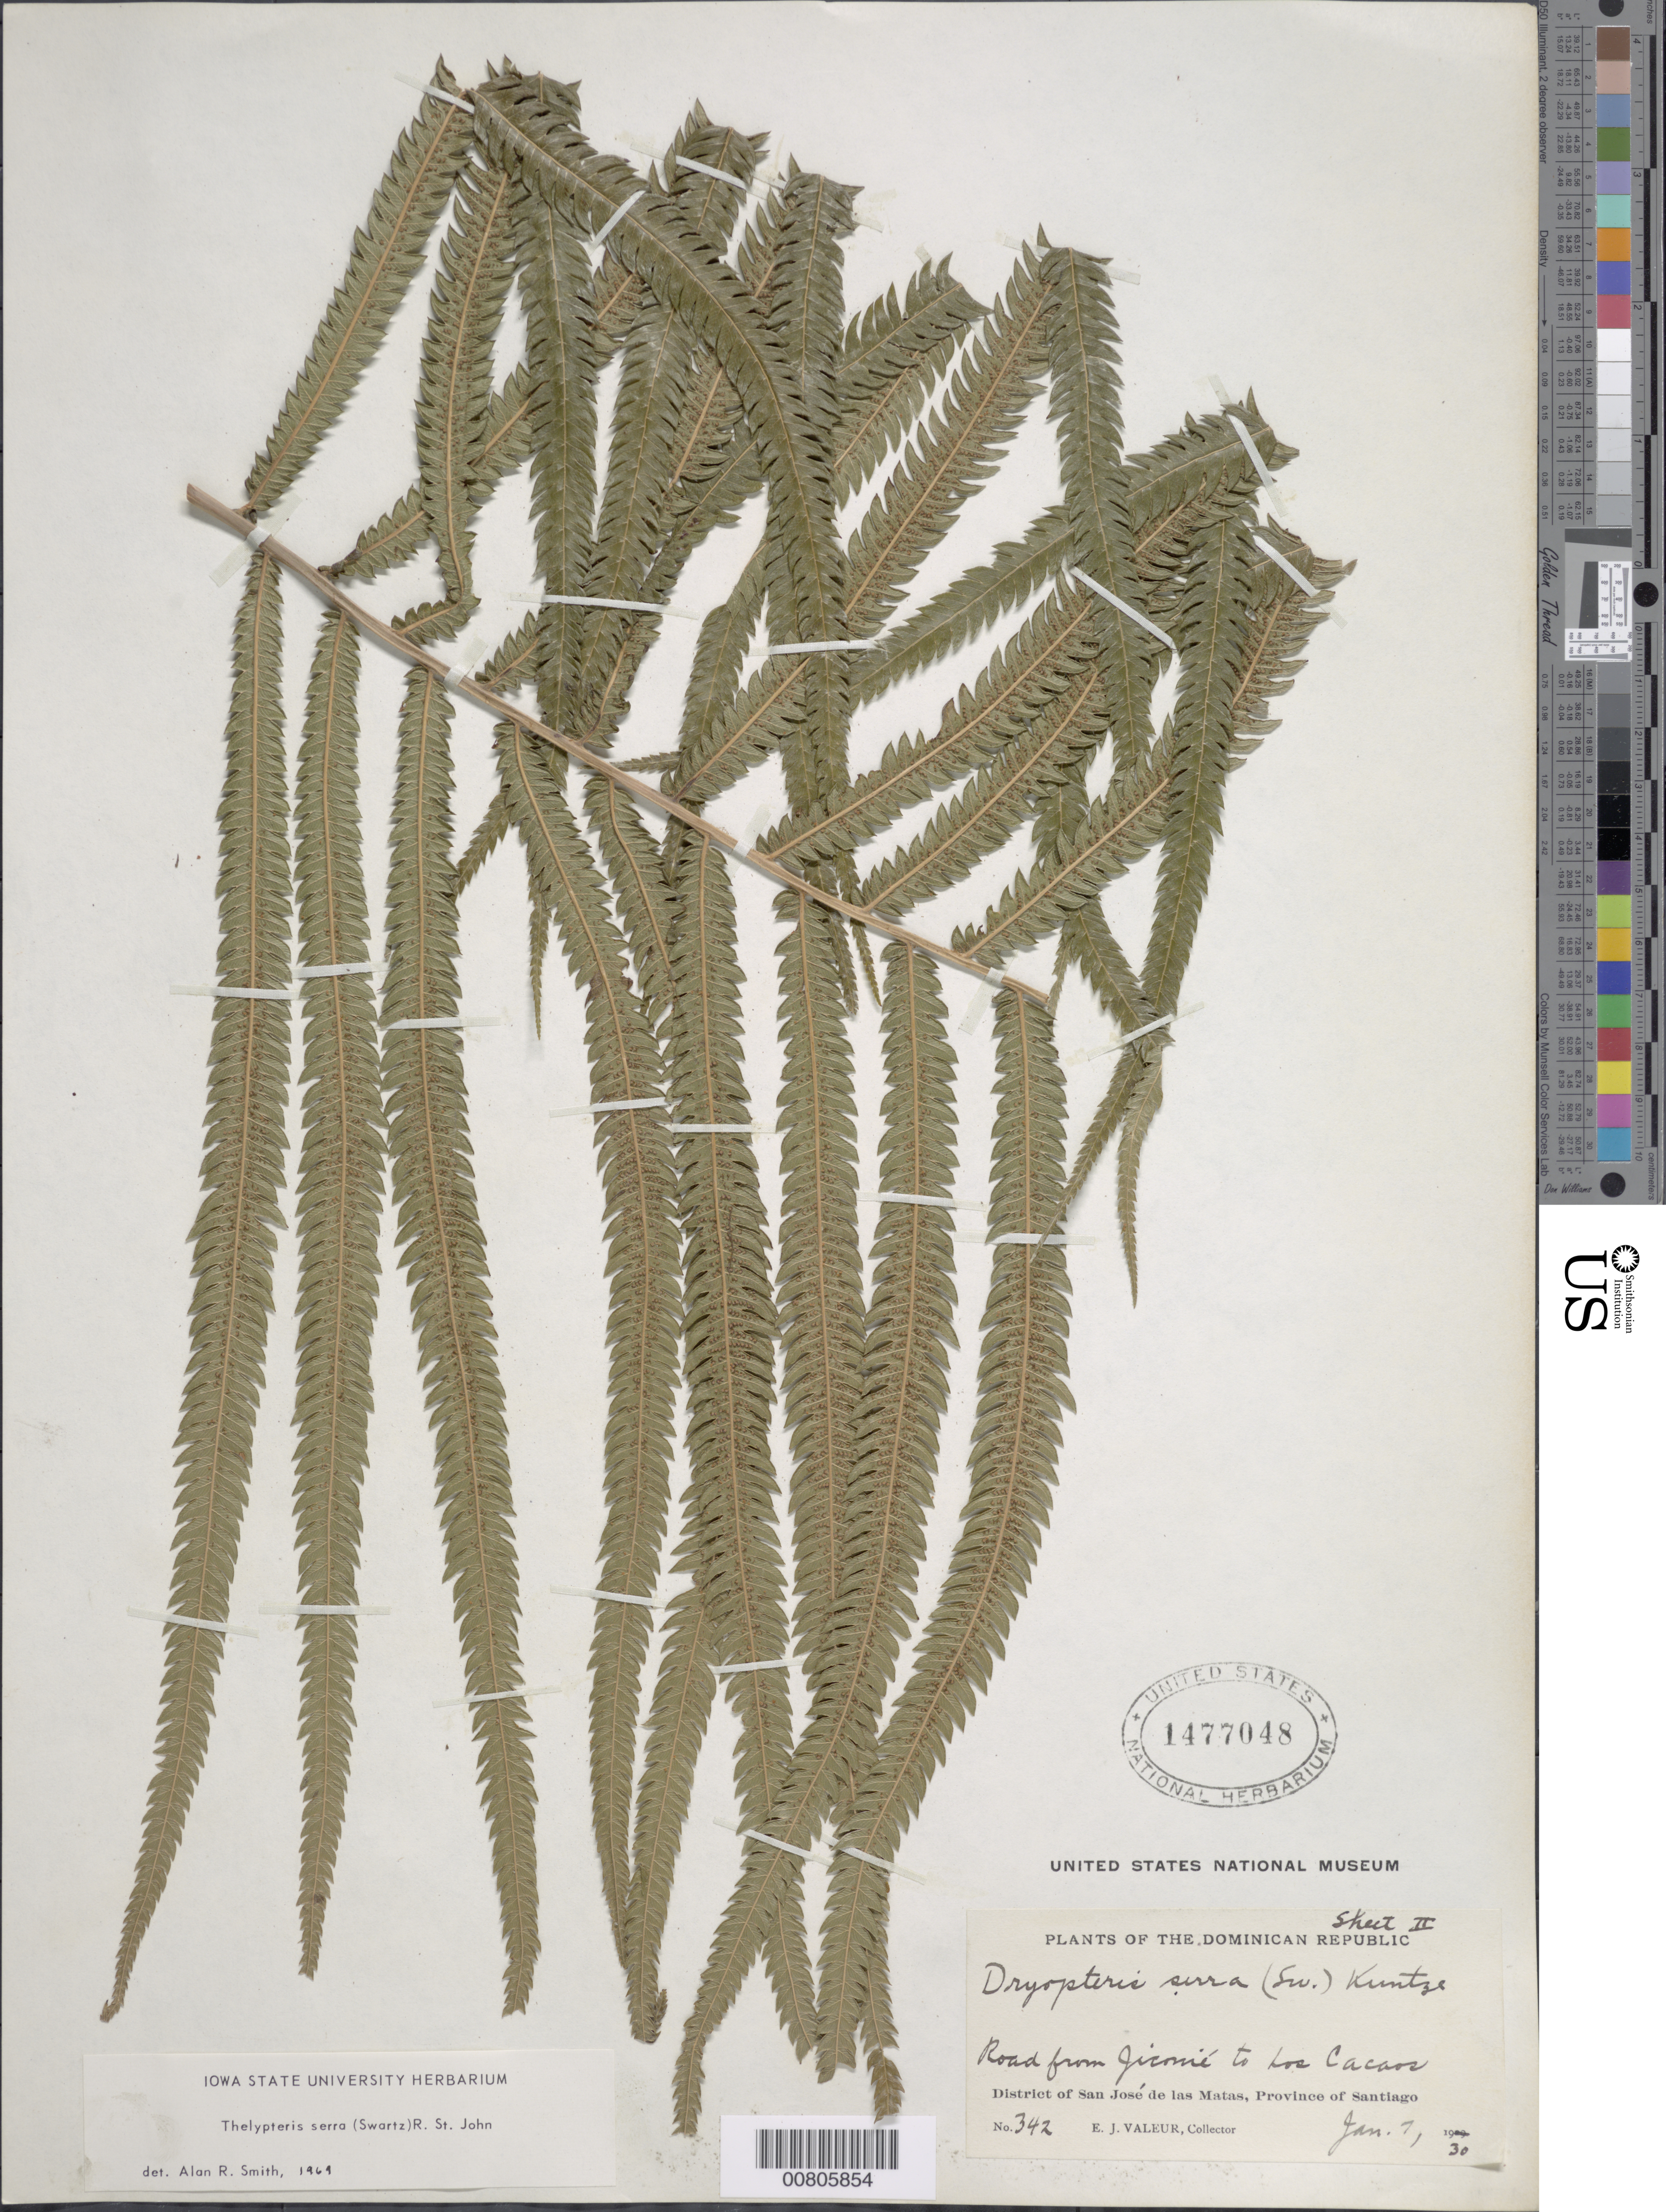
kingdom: Plantae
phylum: Tracheophyta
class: Polypodiopsida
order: Polypodiales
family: Thelypteridaceae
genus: Christella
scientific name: Christella serra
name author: (Sw.) Holttum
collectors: E. Valeur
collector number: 342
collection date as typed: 07 Jan 1920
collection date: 1920-01-07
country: Dominican Republic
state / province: Santiago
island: Hispaniola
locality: Dist. San José de las Matas, road from Jicomé to Los Cacaos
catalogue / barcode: US 1477048